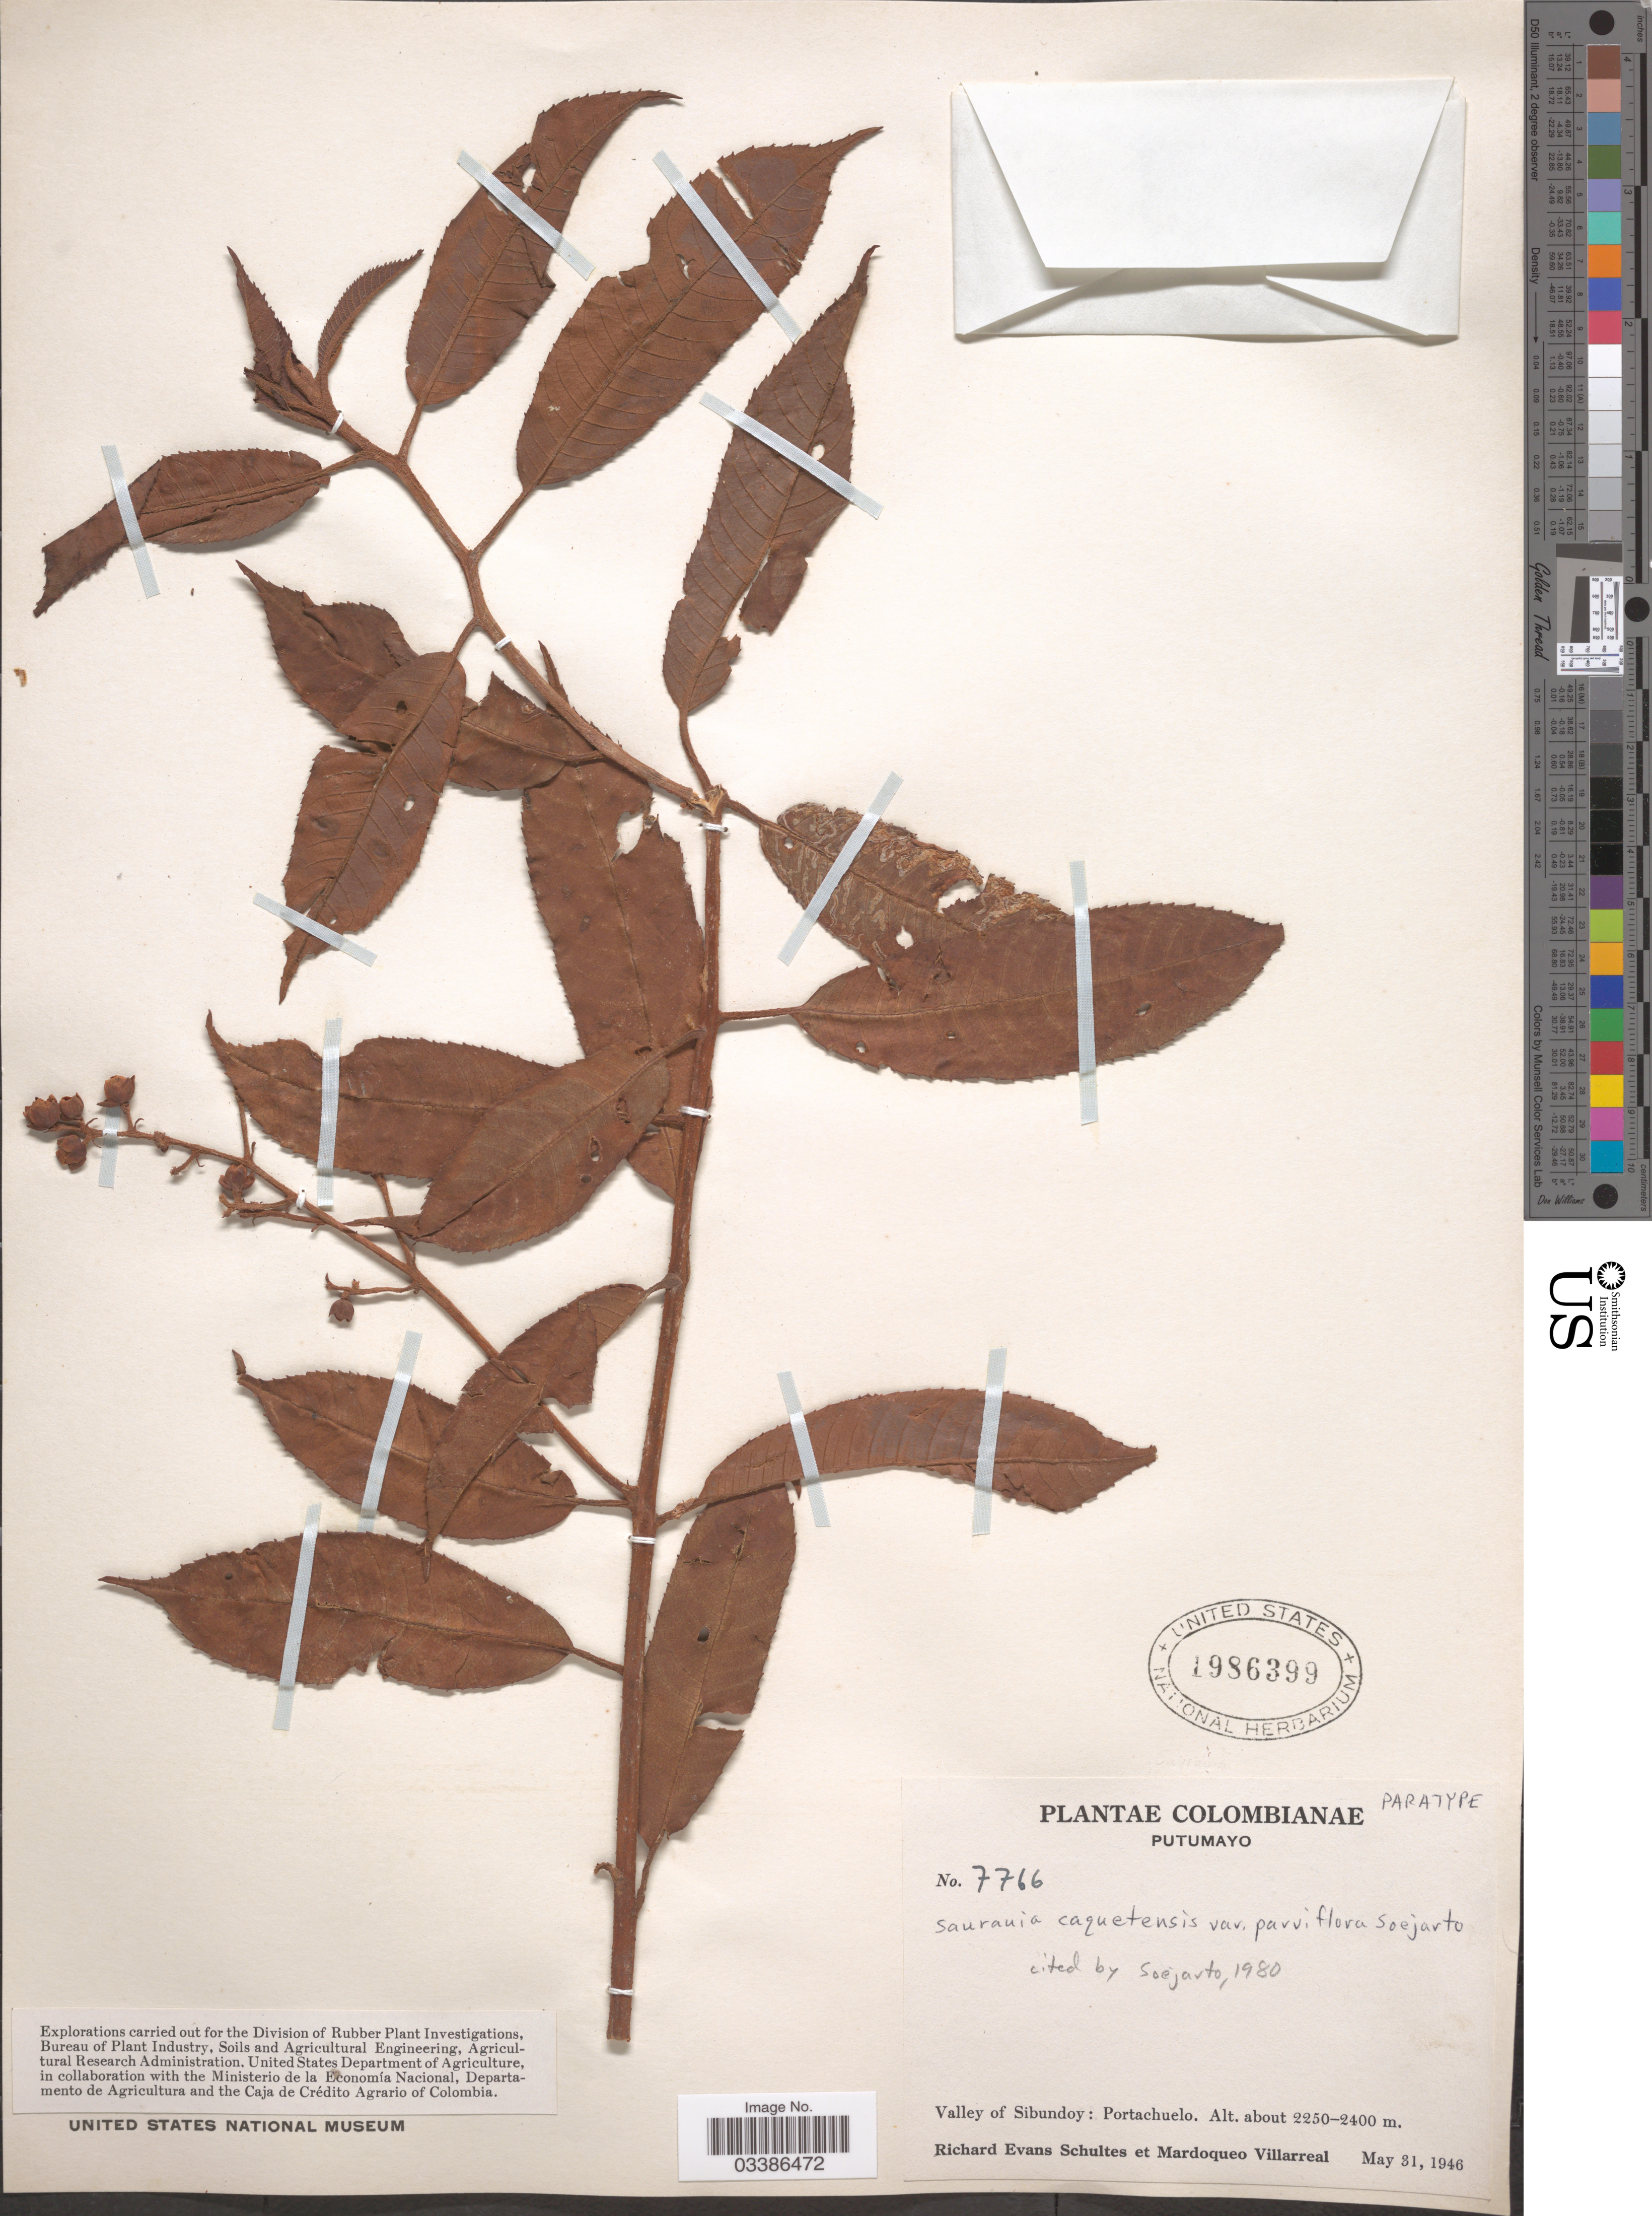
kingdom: Plantae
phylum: Tracheophyta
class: Magnoliopsida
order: Ericales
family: Actinidiaceae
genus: Saurauia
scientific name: Saurauia caquetensis var. parviflora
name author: Soejarto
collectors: R. E. Schultes & M. Villarreal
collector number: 7766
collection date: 1946-05-31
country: Colombia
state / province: Putumayo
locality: Valley of Sibundoy: Portachuelo.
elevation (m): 2250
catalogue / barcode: US 1986399